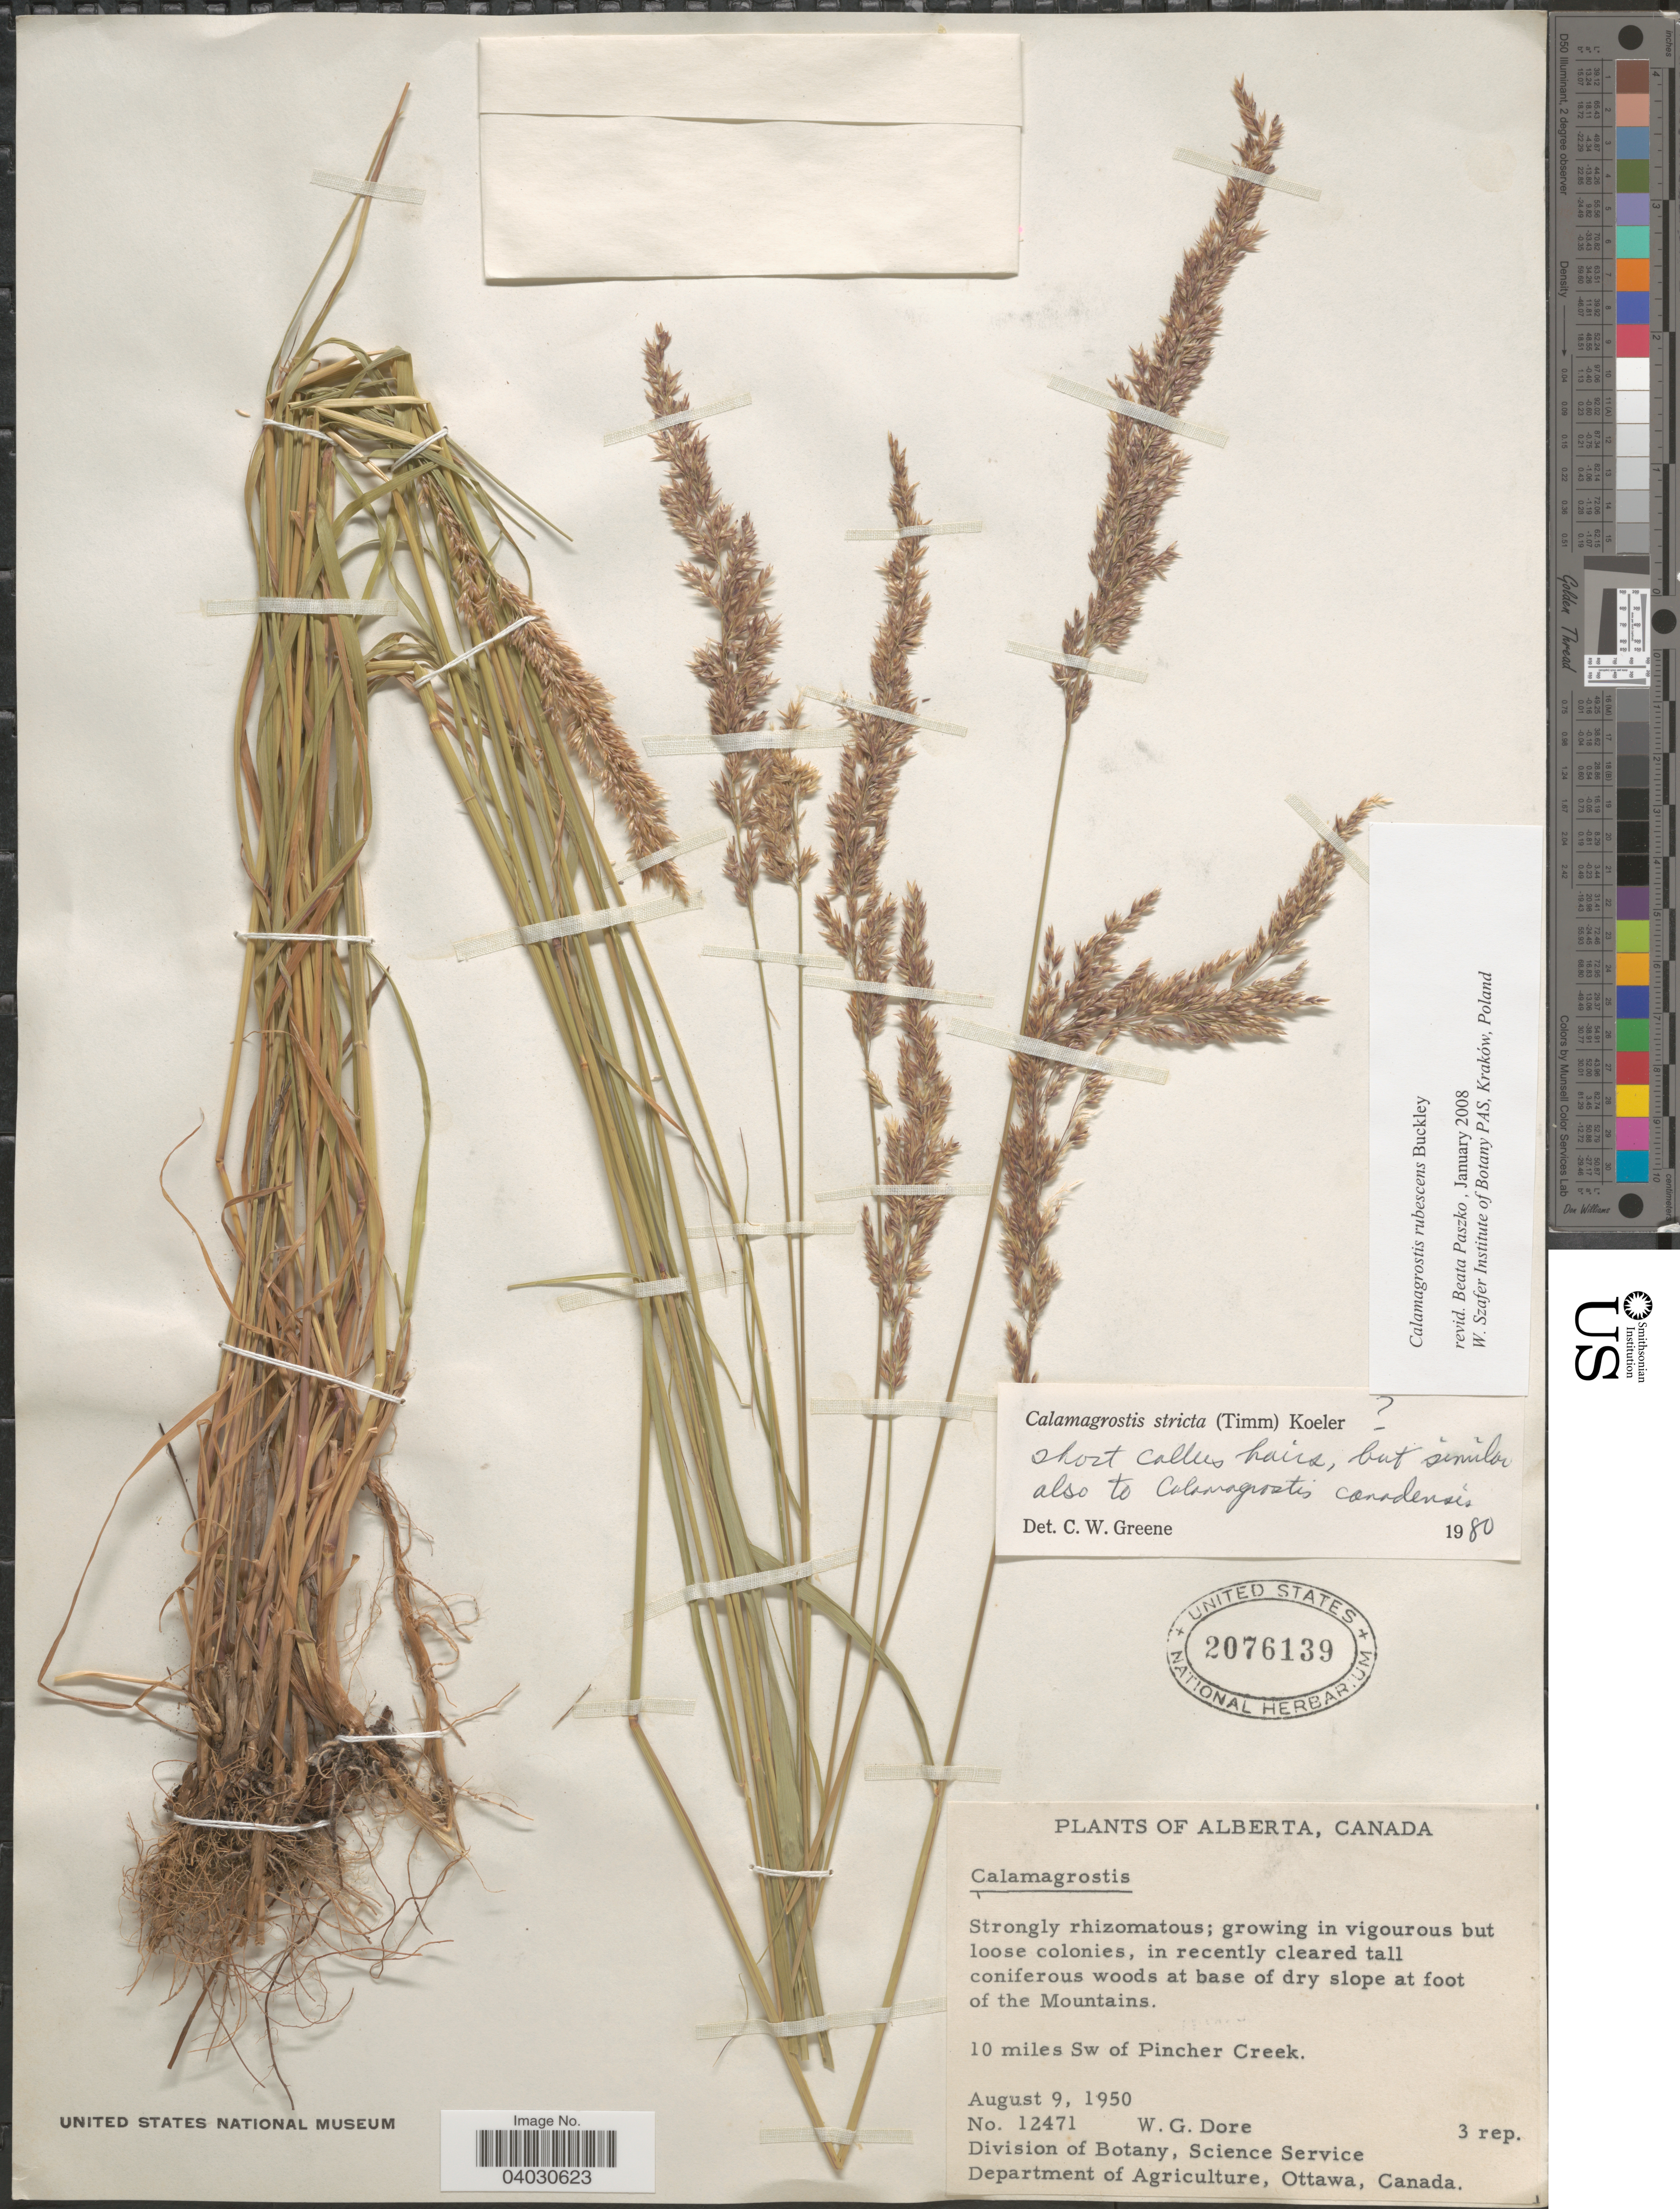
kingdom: Plantae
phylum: Tracheophyta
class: Liliopsida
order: Poales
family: Poaceae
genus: Calamagrostis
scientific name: Calamagrostis rubescens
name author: Buckley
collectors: W. Dore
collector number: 12471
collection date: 1950-08-09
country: Canada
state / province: Alberta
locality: At base of dry slope at foot of the Mountains. 10 miles Sw of Pincher Creek.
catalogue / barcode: US 2076139